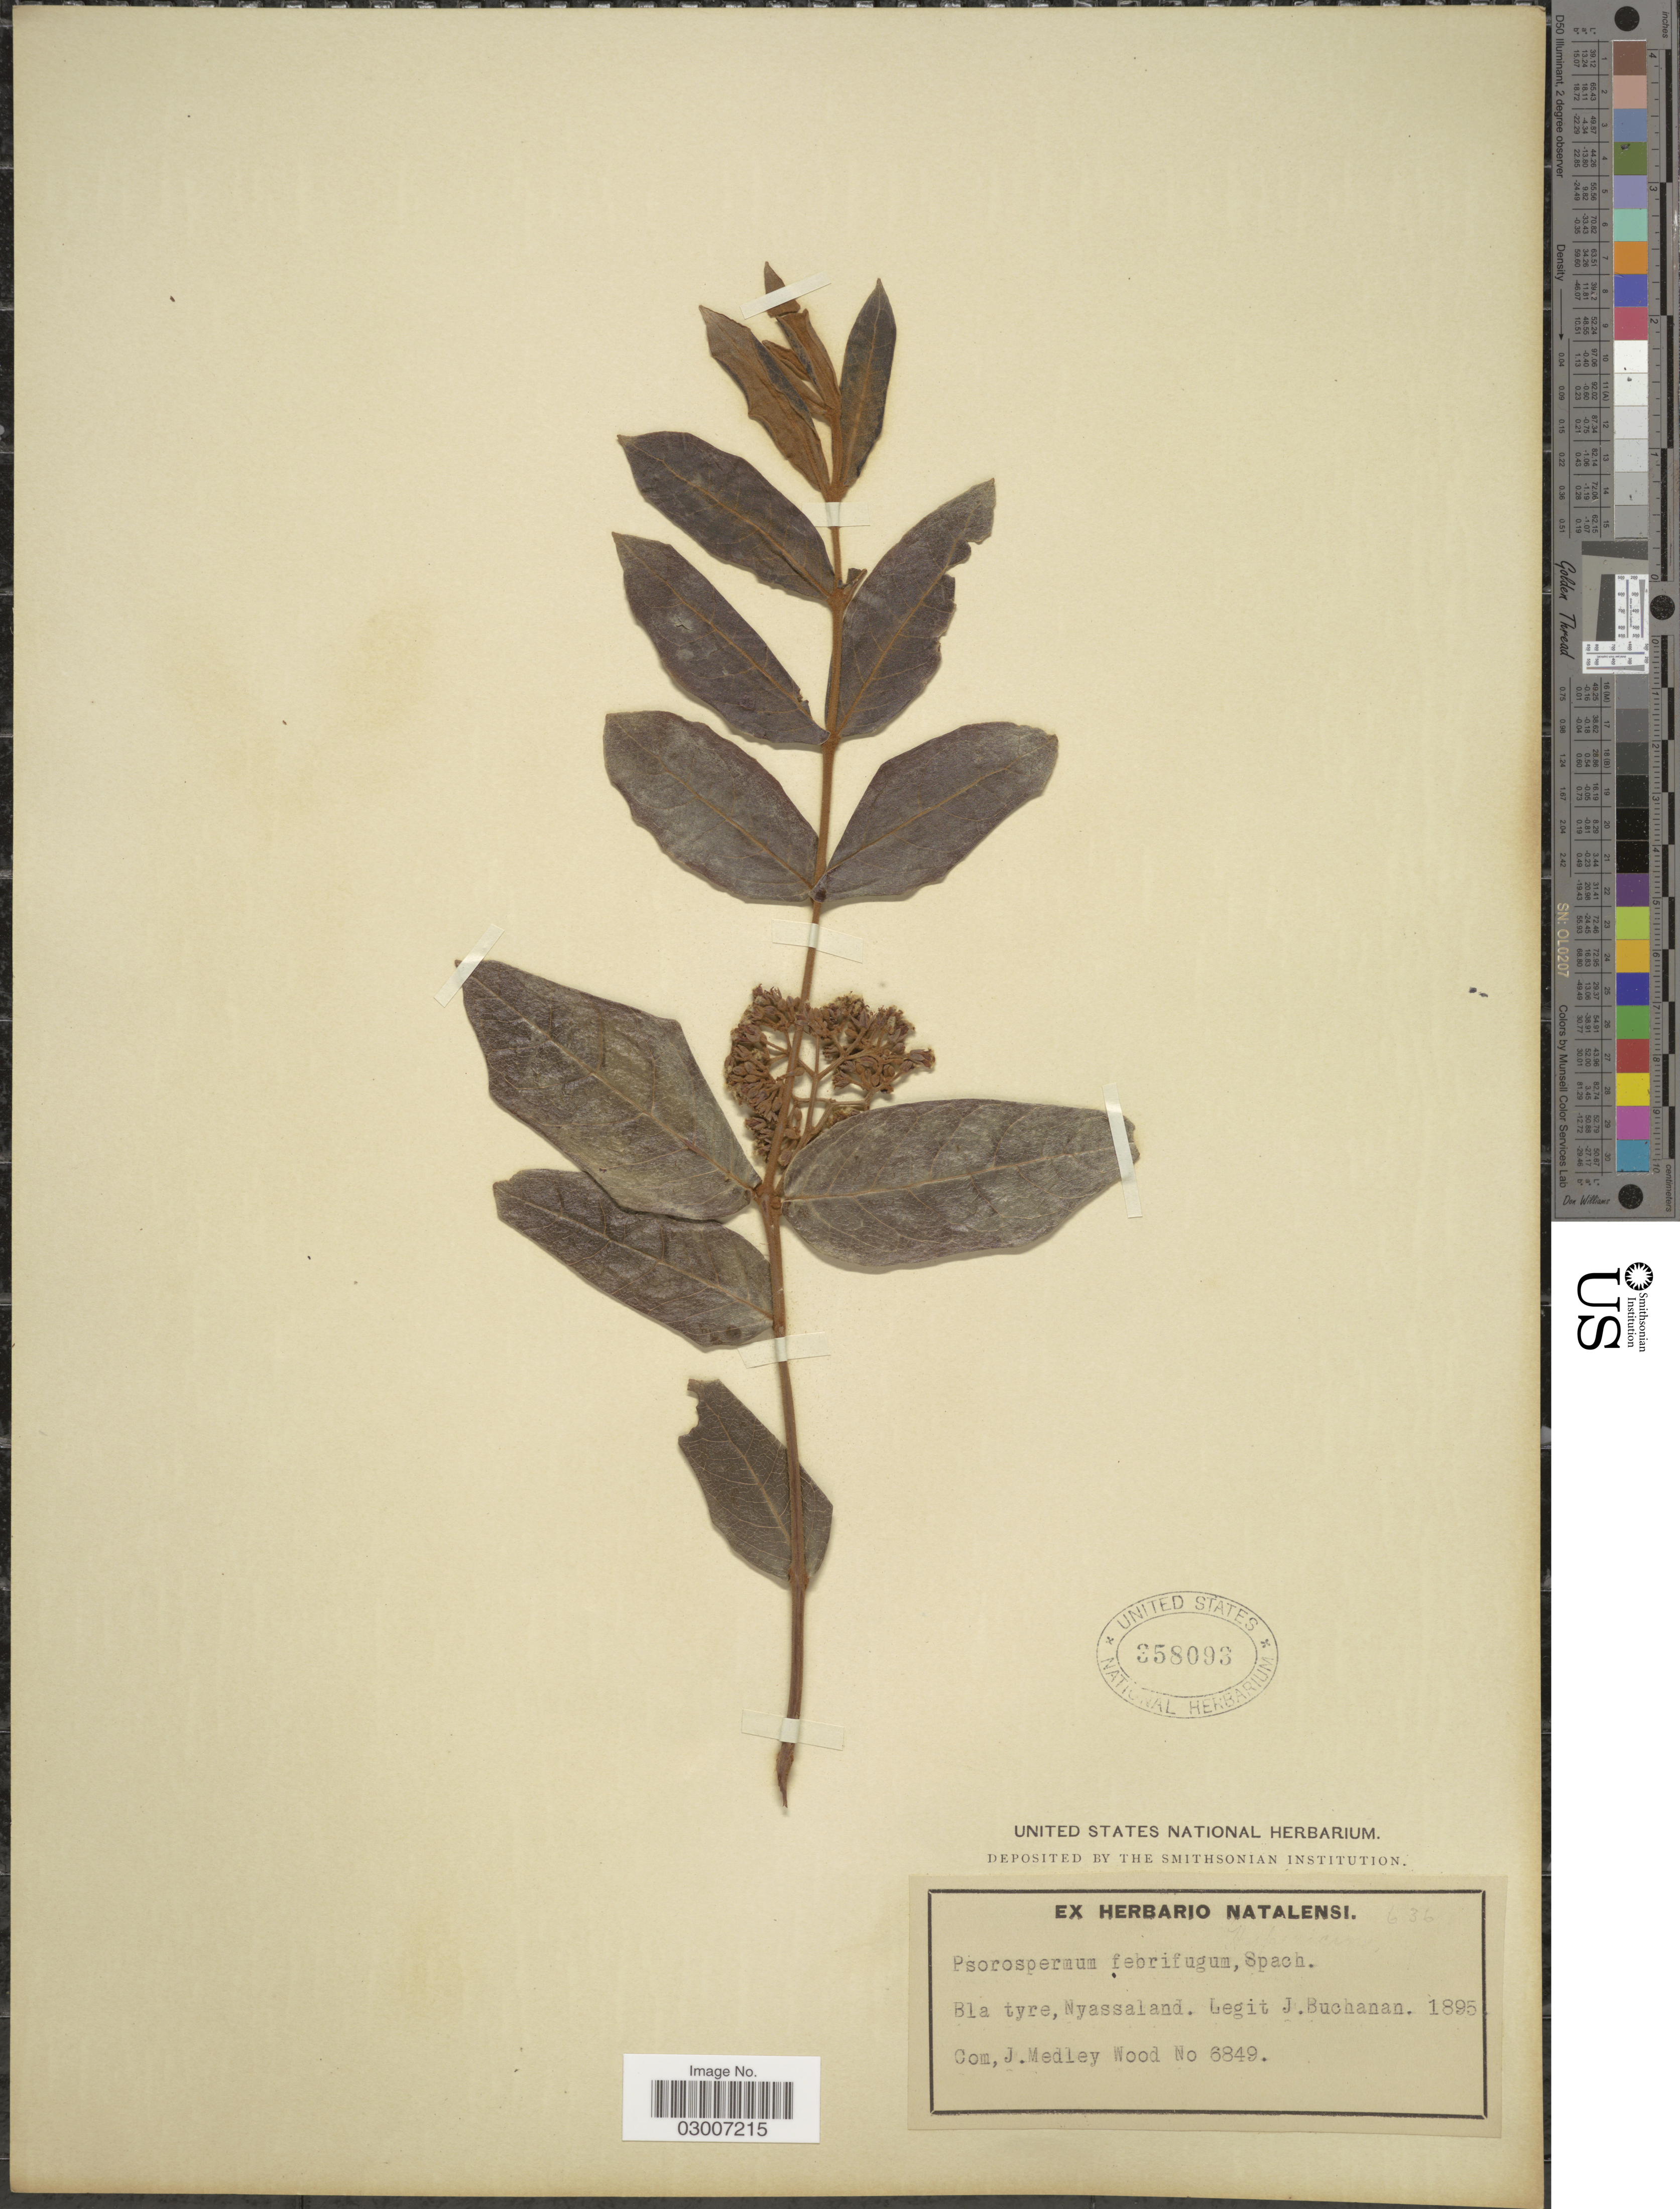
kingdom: Plantae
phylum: Tracheophyta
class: Magnoliopsida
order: Malpighiales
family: Hypericaceae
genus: Psorospermum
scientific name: Psorospermum febrifugum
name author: Spach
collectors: J. Buchanan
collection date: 1895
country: Malawi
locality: Bla tyre. Nyassaland.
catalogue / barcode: US 358093